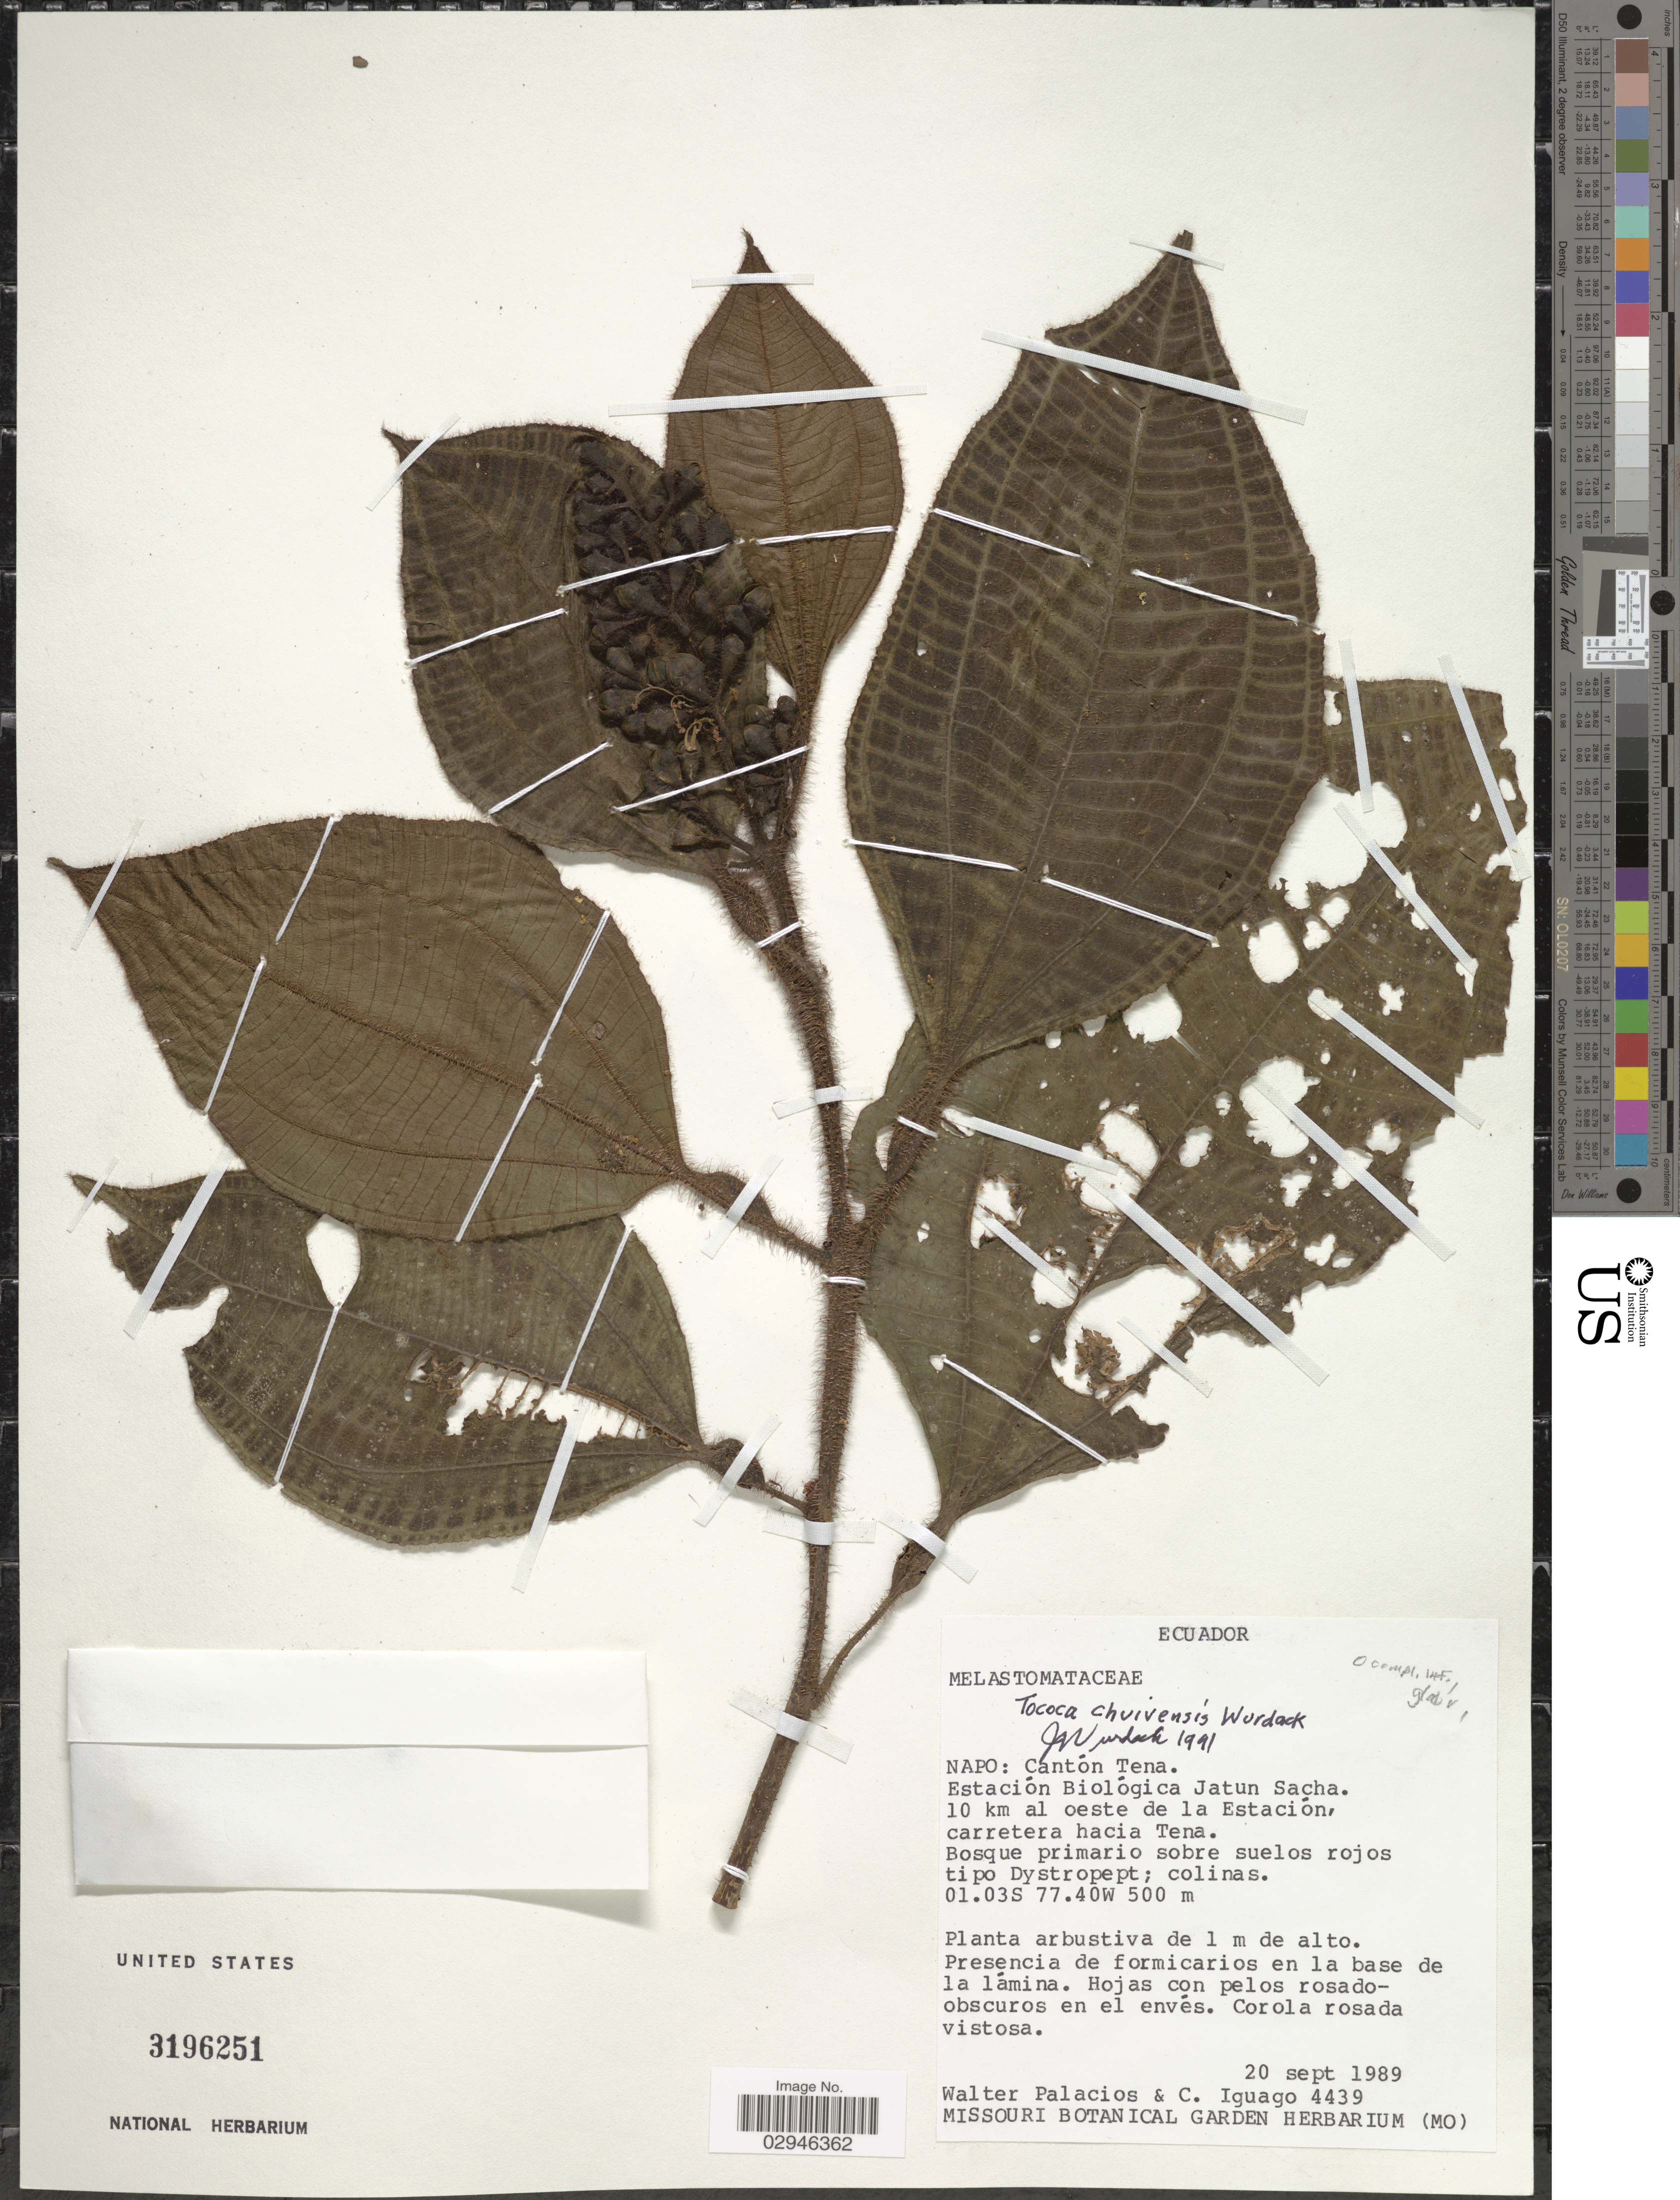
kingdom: Plantae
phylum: Tracheophyta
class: Magnoliopsida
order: Myrtales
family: Melastomataceae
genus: Tococa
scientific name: Tococa chuivensis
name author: Wurdack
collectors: W. Palacios & C. Iguago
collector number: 4439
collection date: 1989-09-20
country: Ecuador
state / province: Napo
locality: Cantón Tena, Estación Biológica Jatun Sacha, 10 km al oeste de la Estación, carretera hacia Tena.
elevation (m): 500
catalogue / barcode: US 3196251